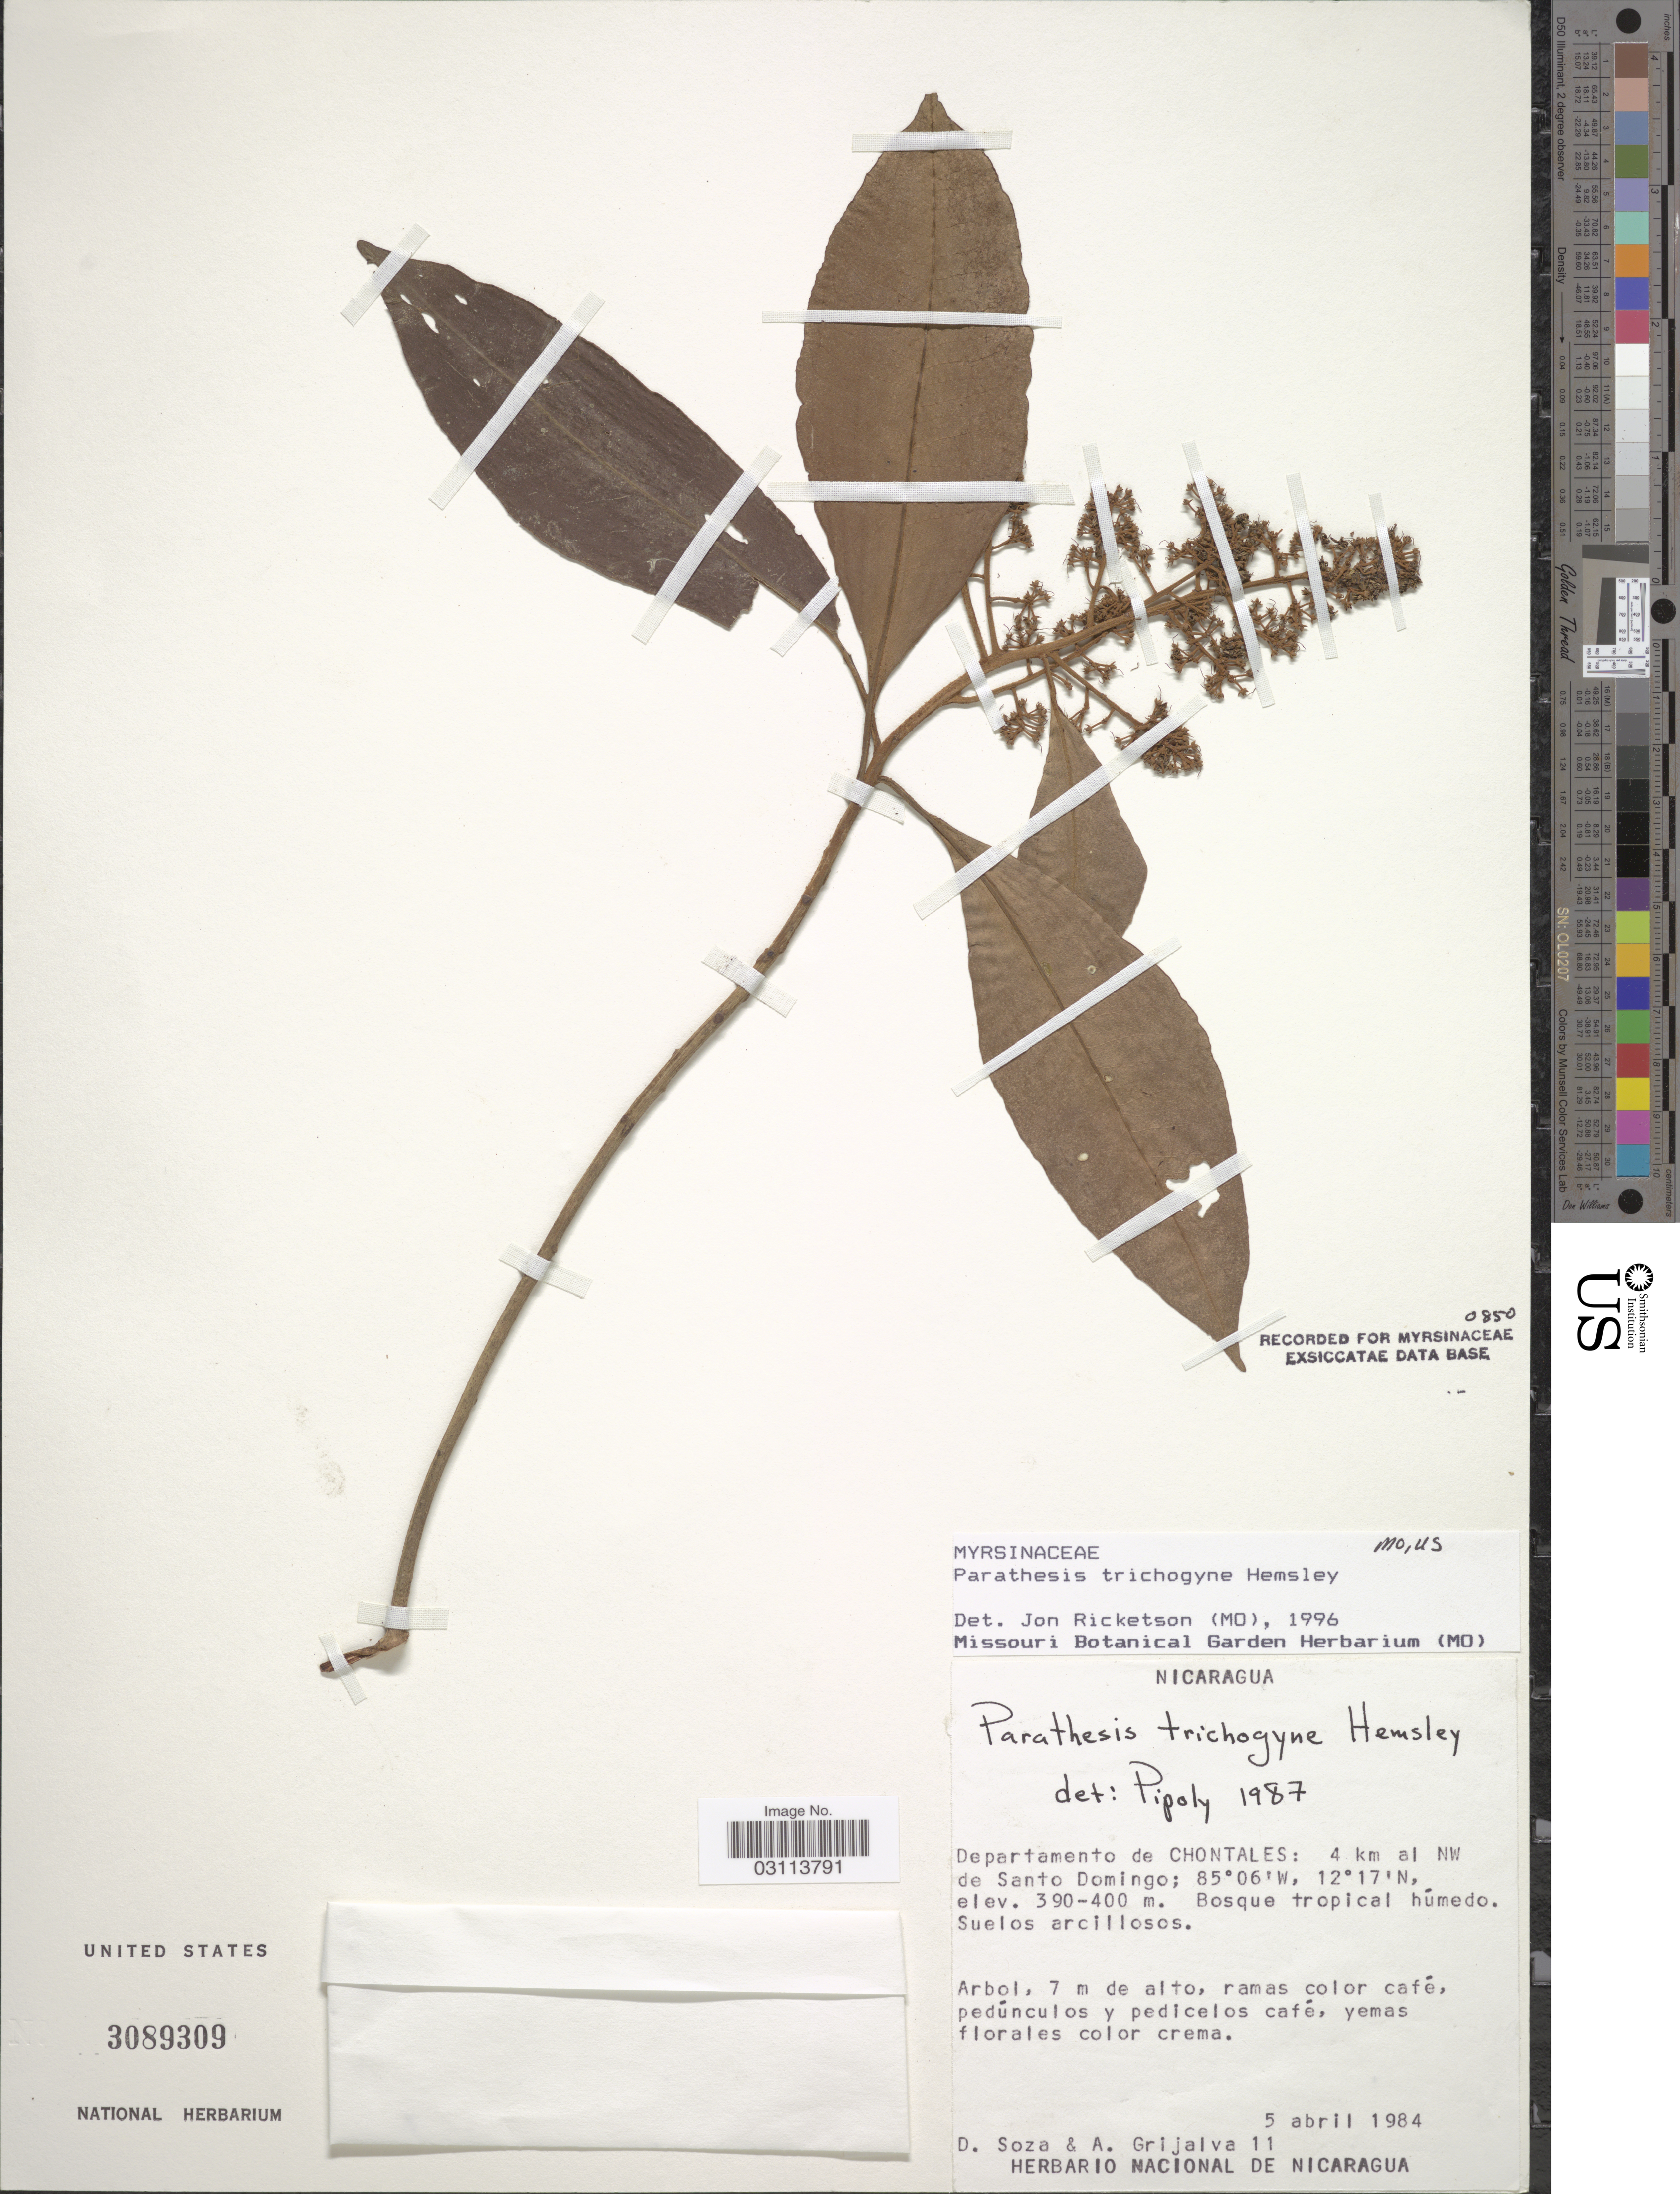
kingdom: Plantae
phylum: Tracheophyta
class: Magnoliopsida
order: Ericales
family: Primulaceae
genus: Parathesis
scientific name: Parathesis trichogyne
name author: Hemsl.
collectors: D. Soza & A. Grijalva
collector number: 11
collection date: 1984-04-05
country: Nicaragua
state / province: Chontales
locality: Departamento de Chontales: 4 km al NW de Santo Domingo.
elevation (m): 390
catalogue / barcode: US 3089309